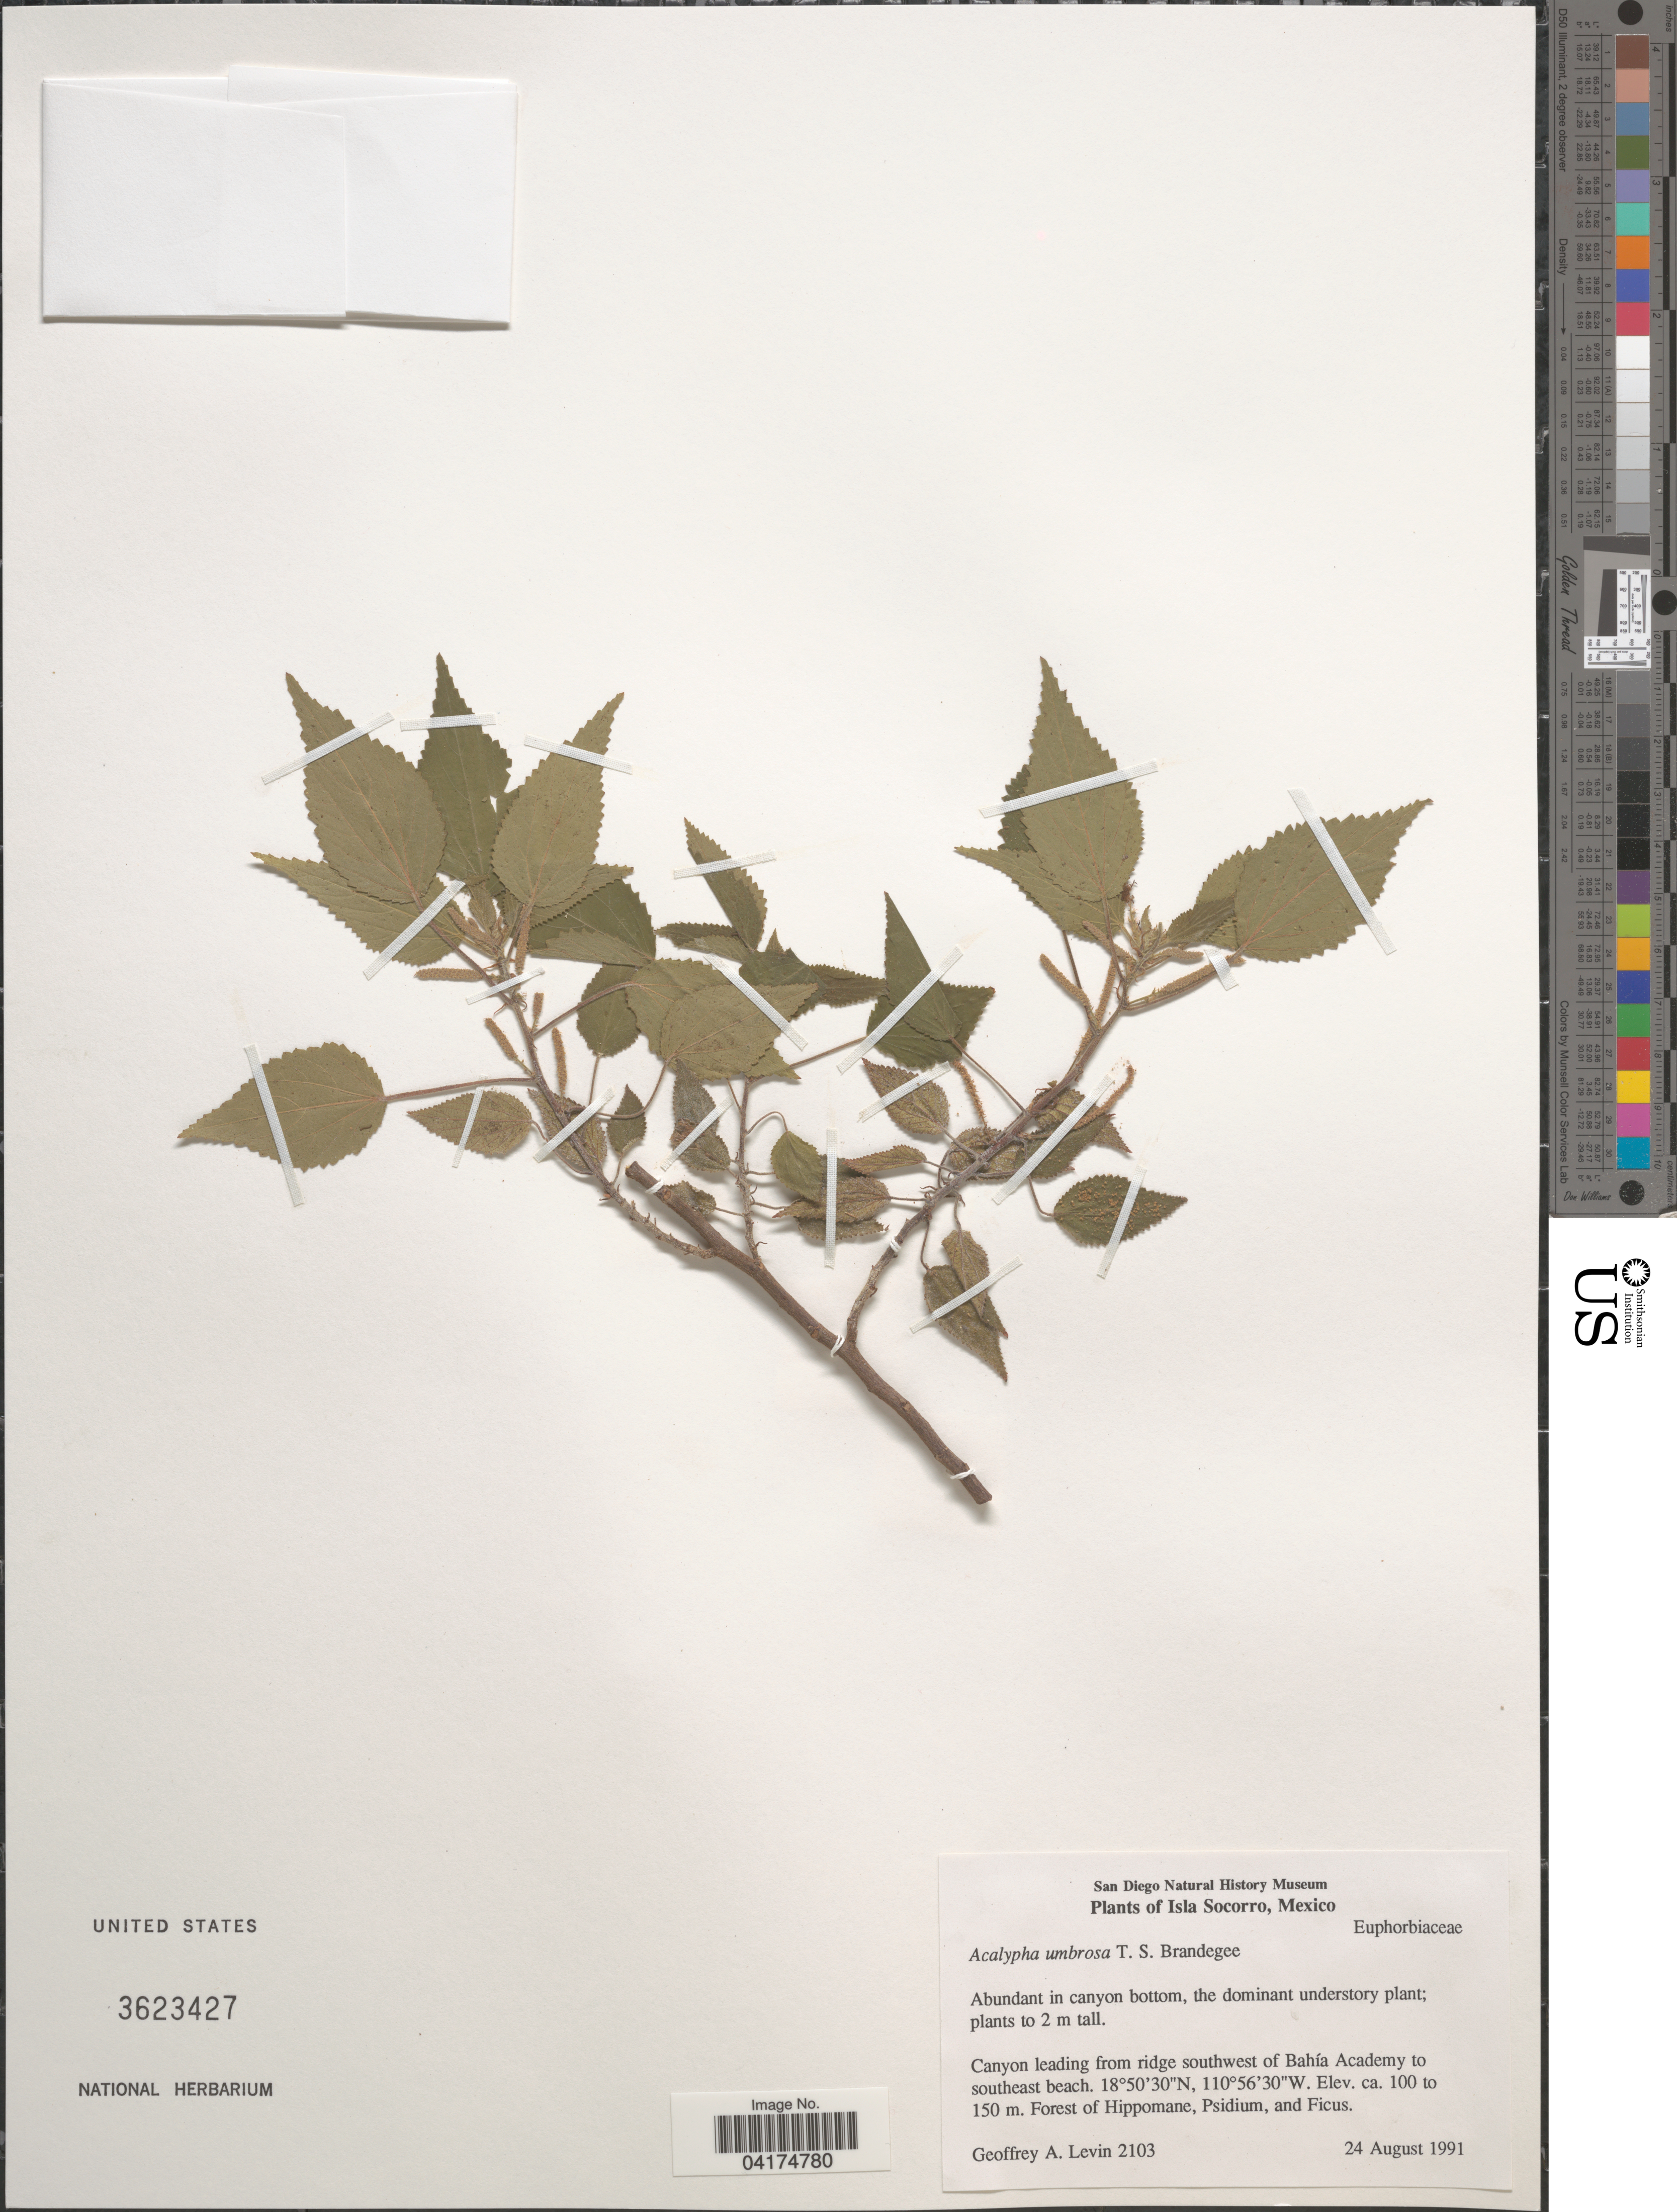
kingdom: Plantae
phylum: Tracheophyta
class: Magnoliopsida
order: Malpighiales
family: Euphorbiaceae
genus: Acalypha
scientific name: Acalypha umbrosa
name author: Brandegee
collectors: G. Levin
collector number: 2103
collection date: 1991-08-24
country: Mexico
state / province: Colima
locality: Isla Socorro. Canyon leading from ridge southwest of Bahía Academy to southeast beach.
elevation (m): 100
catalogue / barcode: US 3623427